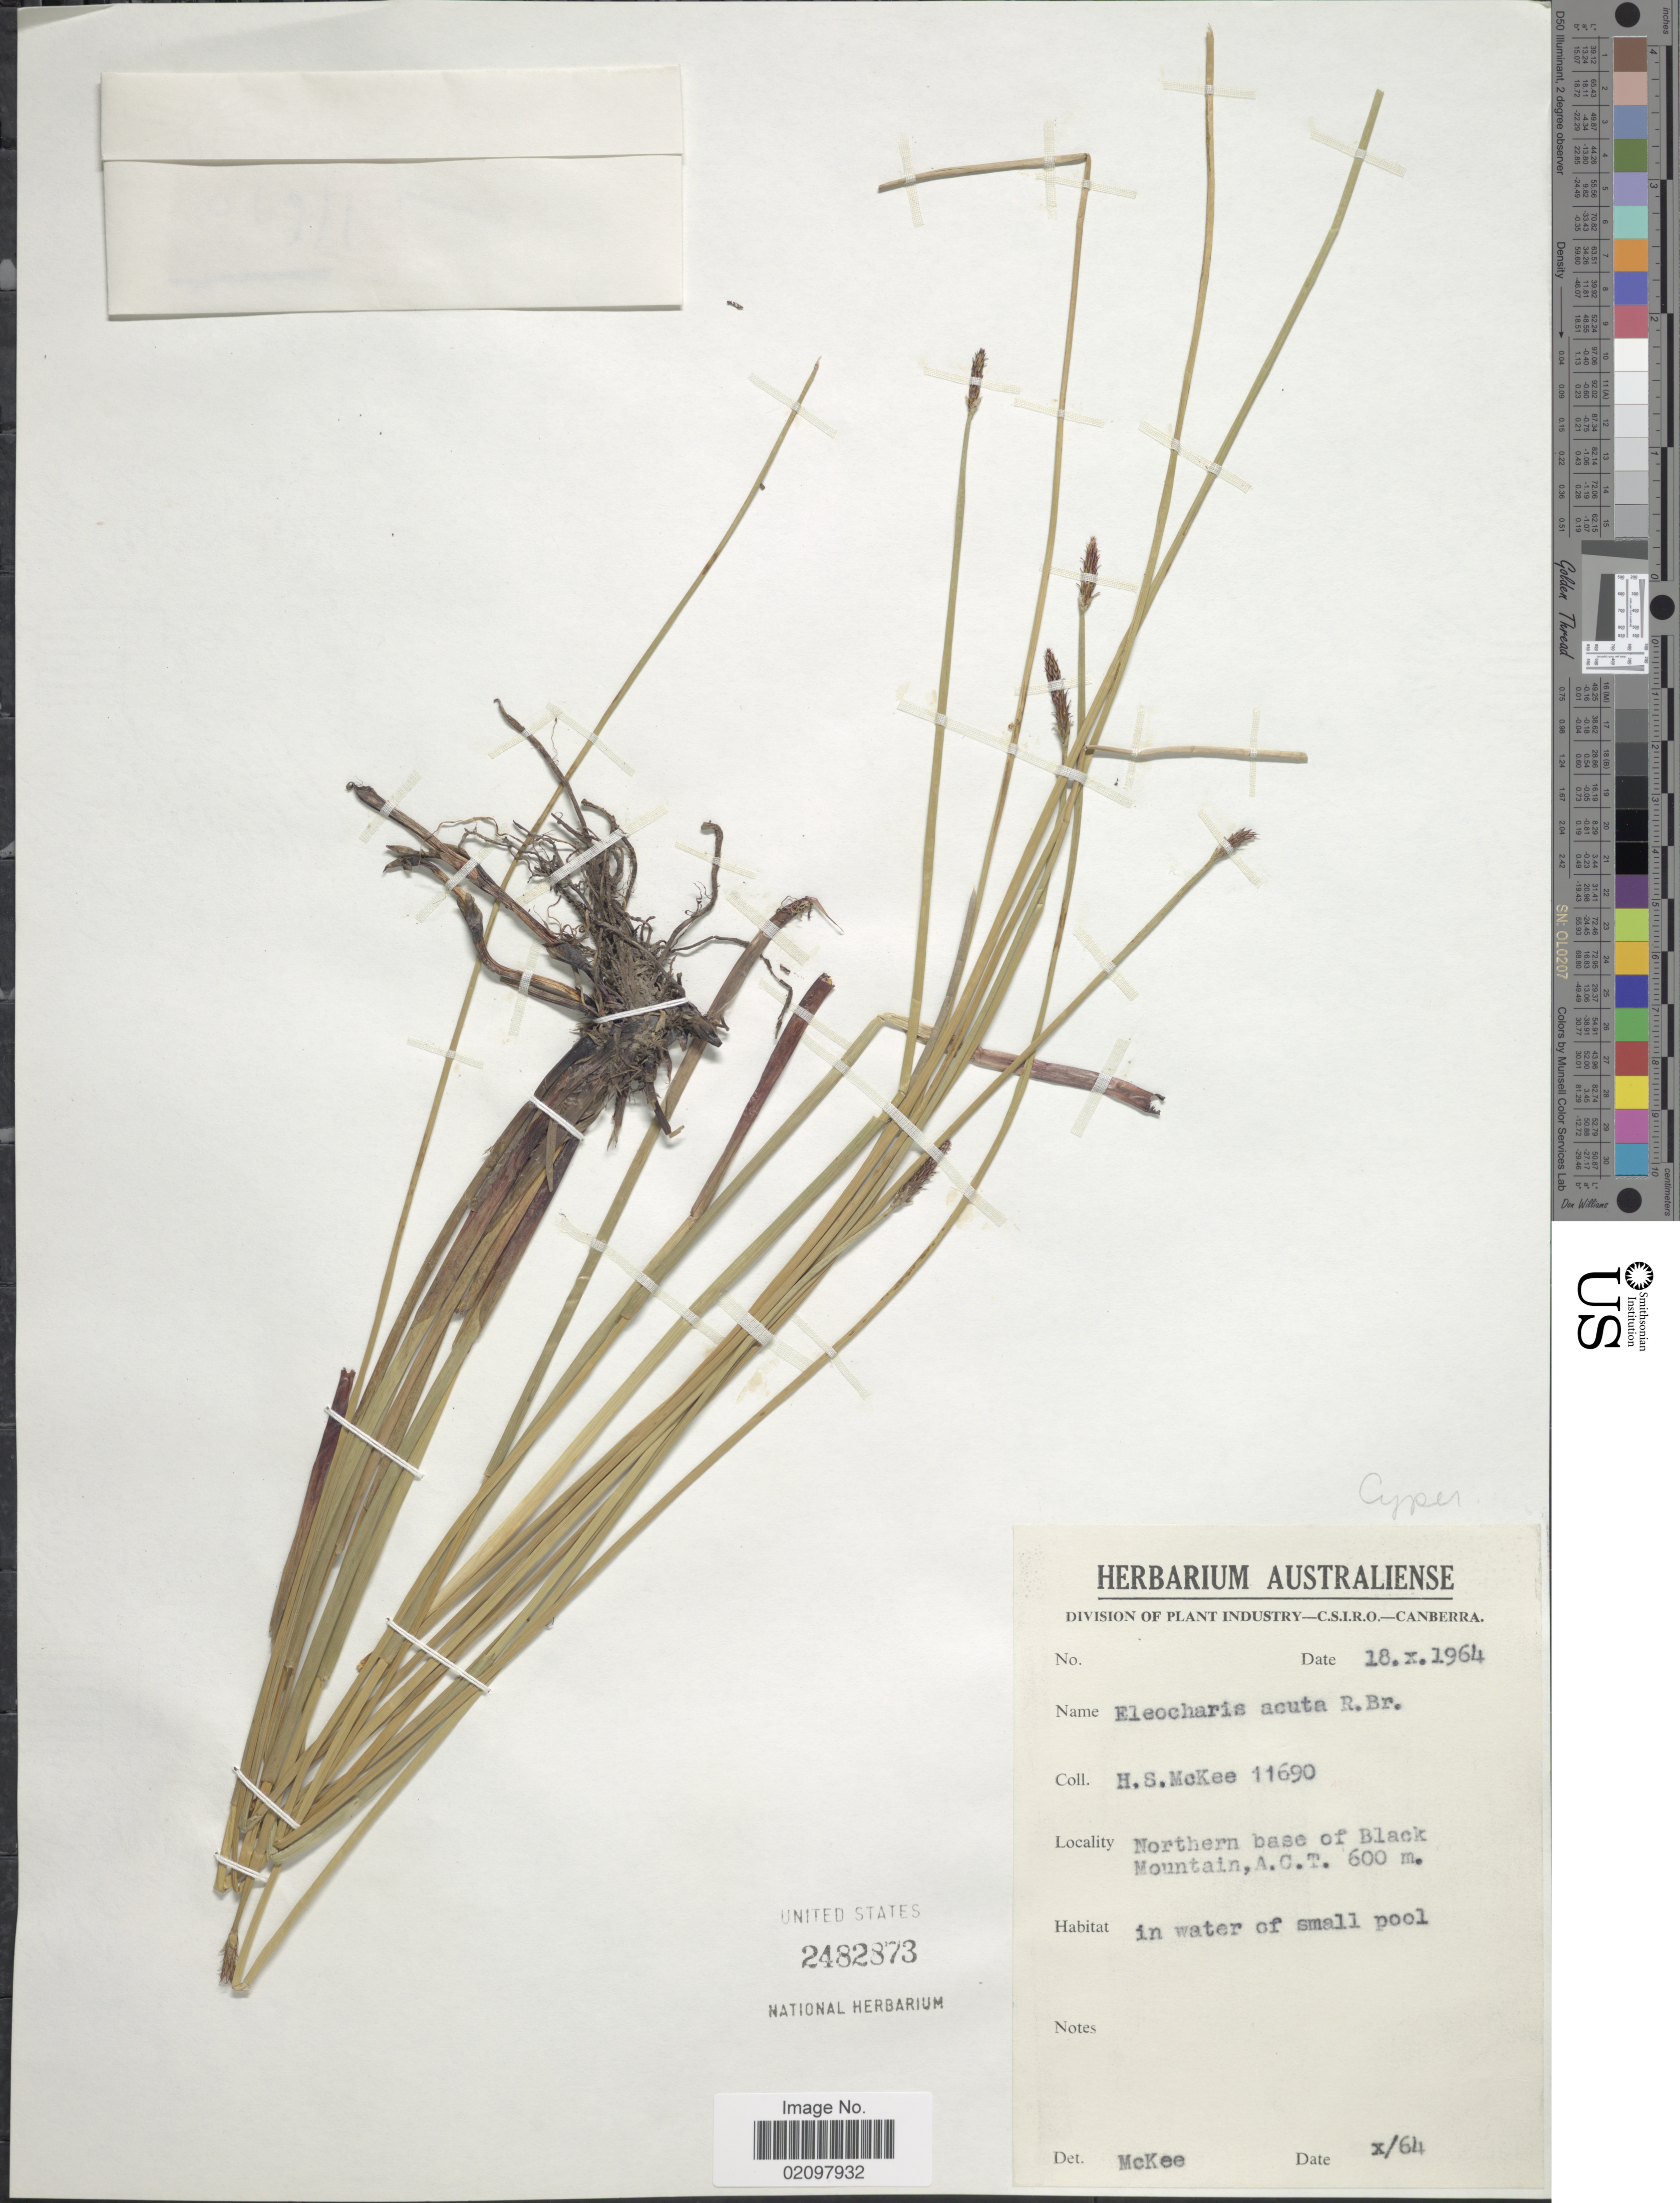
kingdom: Plantae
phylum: Tracheophyta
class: Liliopsida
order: Poales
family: Cyperaceae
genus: Eleocharis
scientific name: Eleocharis acuta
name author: R. Br.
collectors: H. S. McKee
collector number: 11690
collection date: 1964-10-18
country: Australia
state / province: Australian Capital Territory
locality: Northern base of Black Mountain, Australian Capital Territory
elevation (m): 600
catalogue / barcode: US 2482873